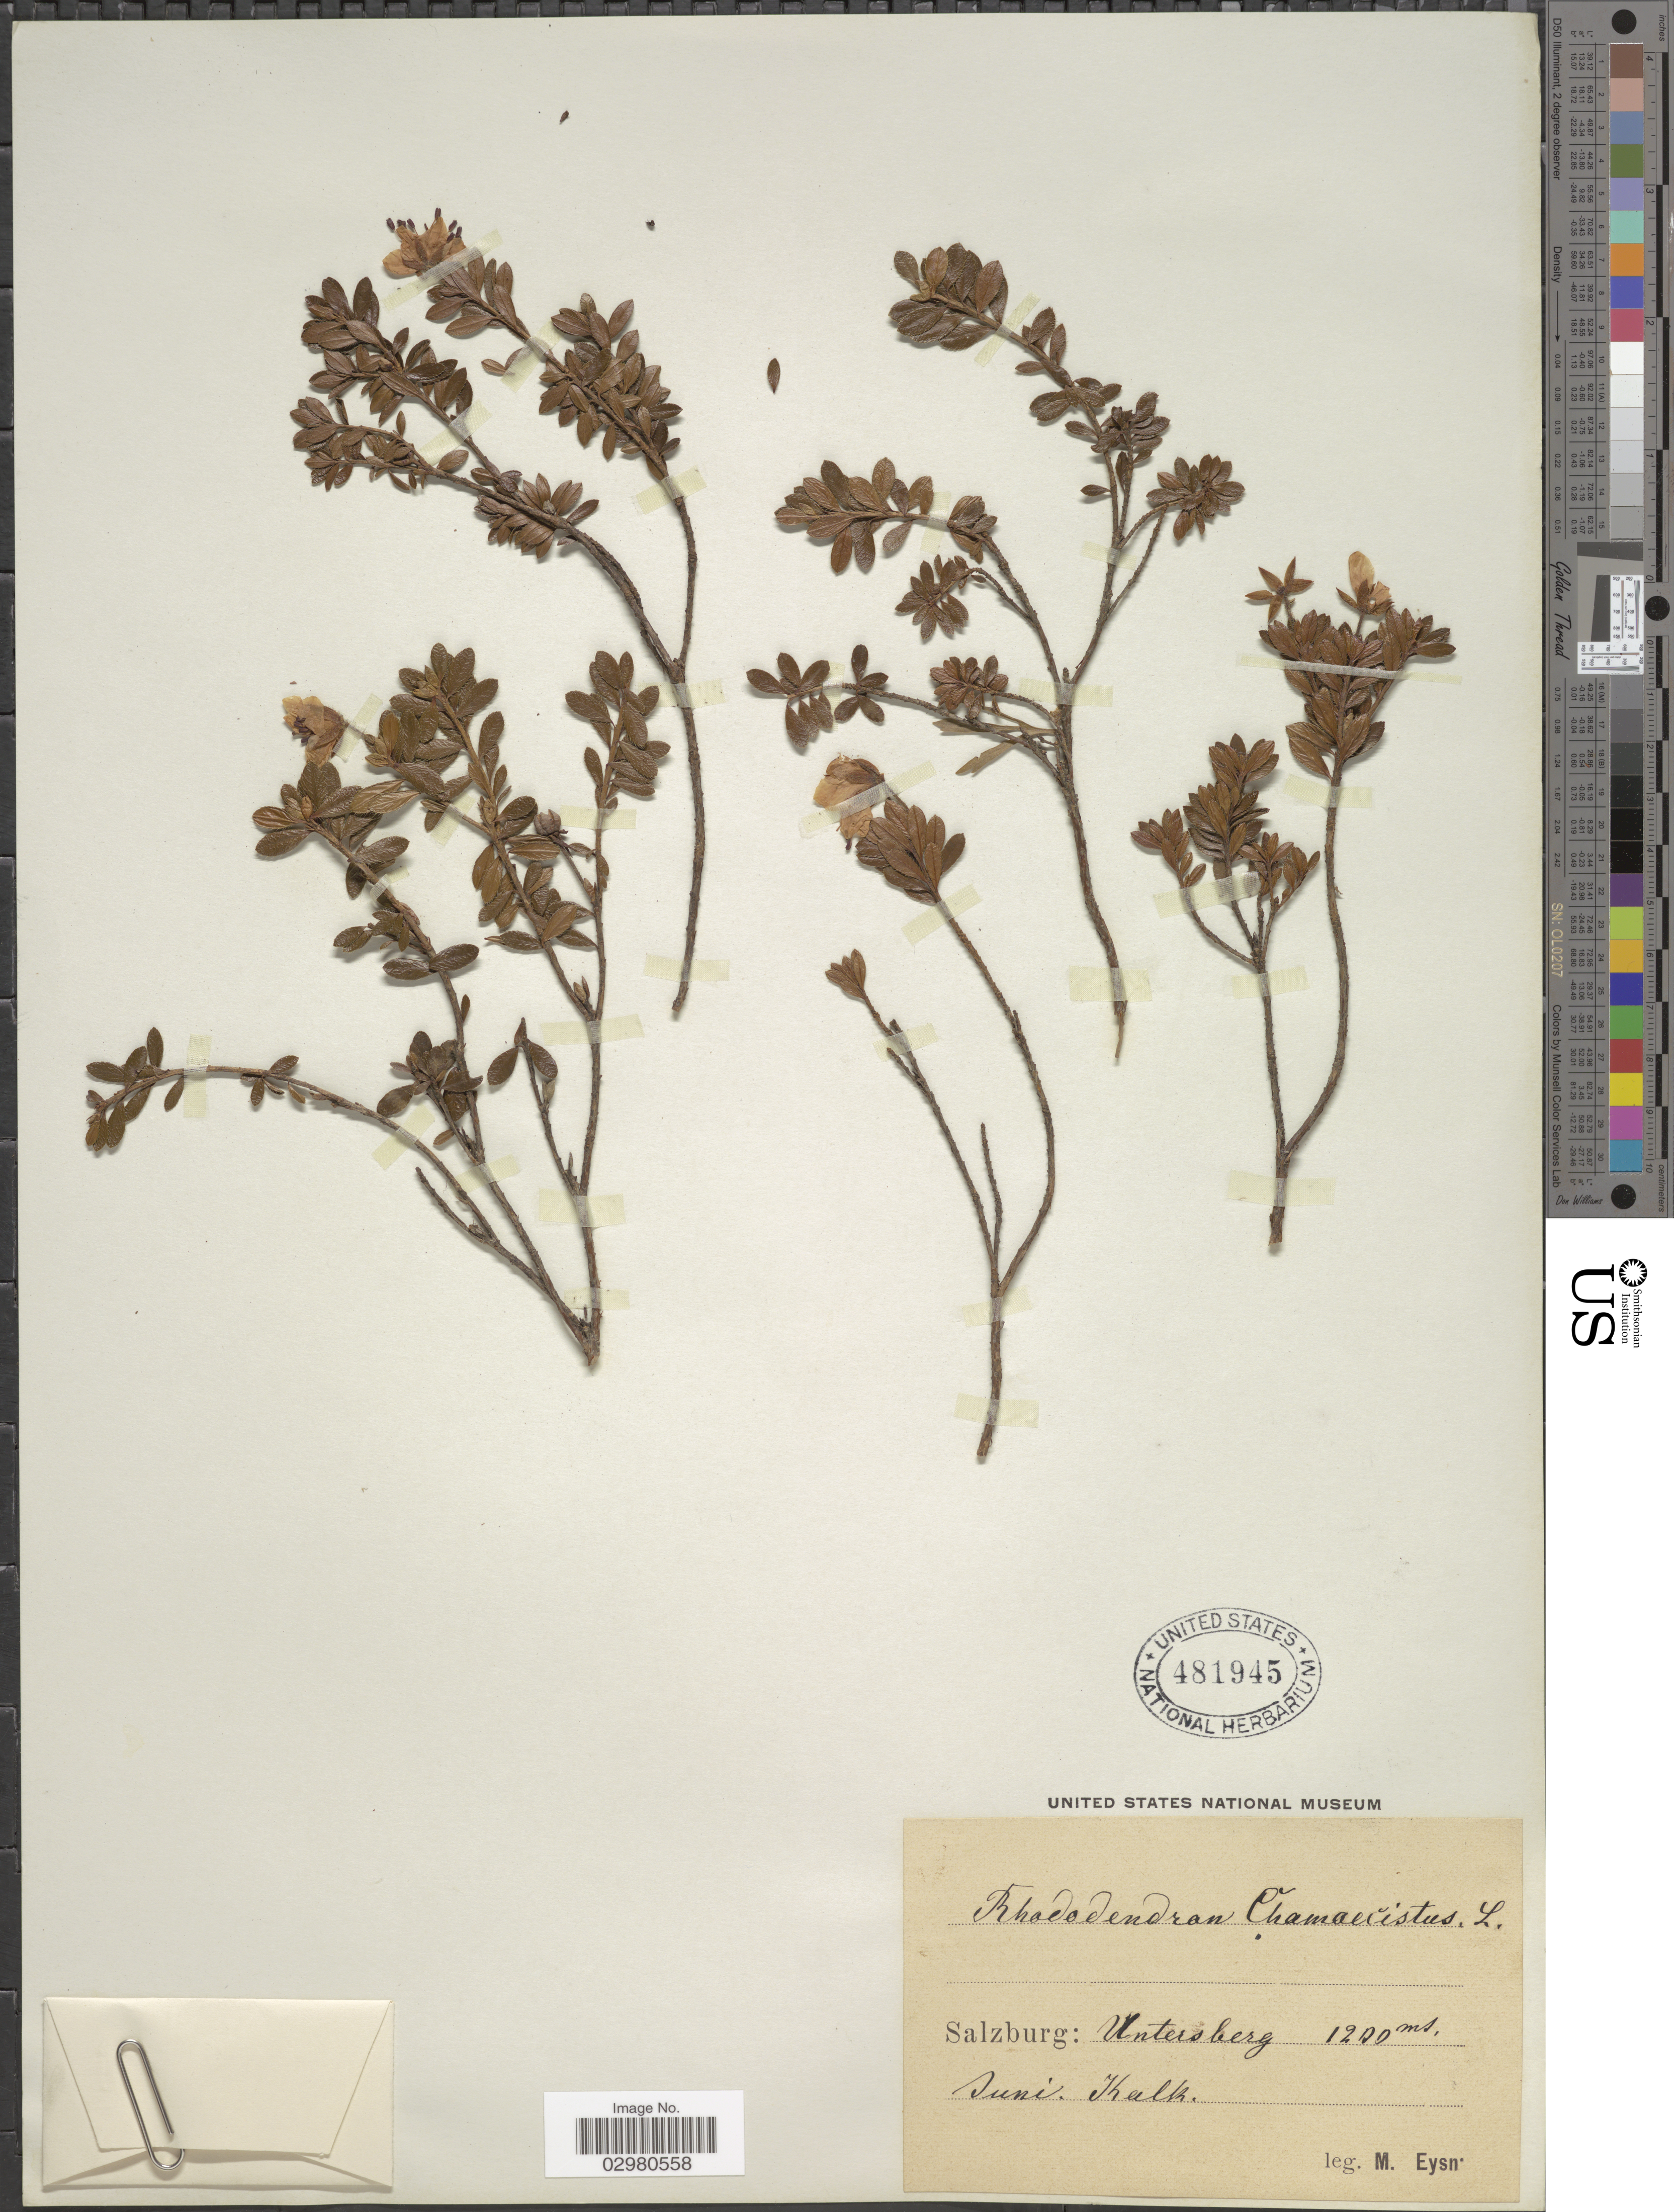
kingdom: Plantae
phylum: Tracheophyta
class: Magnoliopsida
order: Ericales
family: Ericaceae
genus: Rhodothamnus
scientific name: Rhodothamnus chamaecistus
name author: (L.) Rchb.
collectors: M. Eysn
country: Austria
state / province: Salzburg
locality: Untersberg.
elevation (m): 1200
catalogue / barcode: US 481945